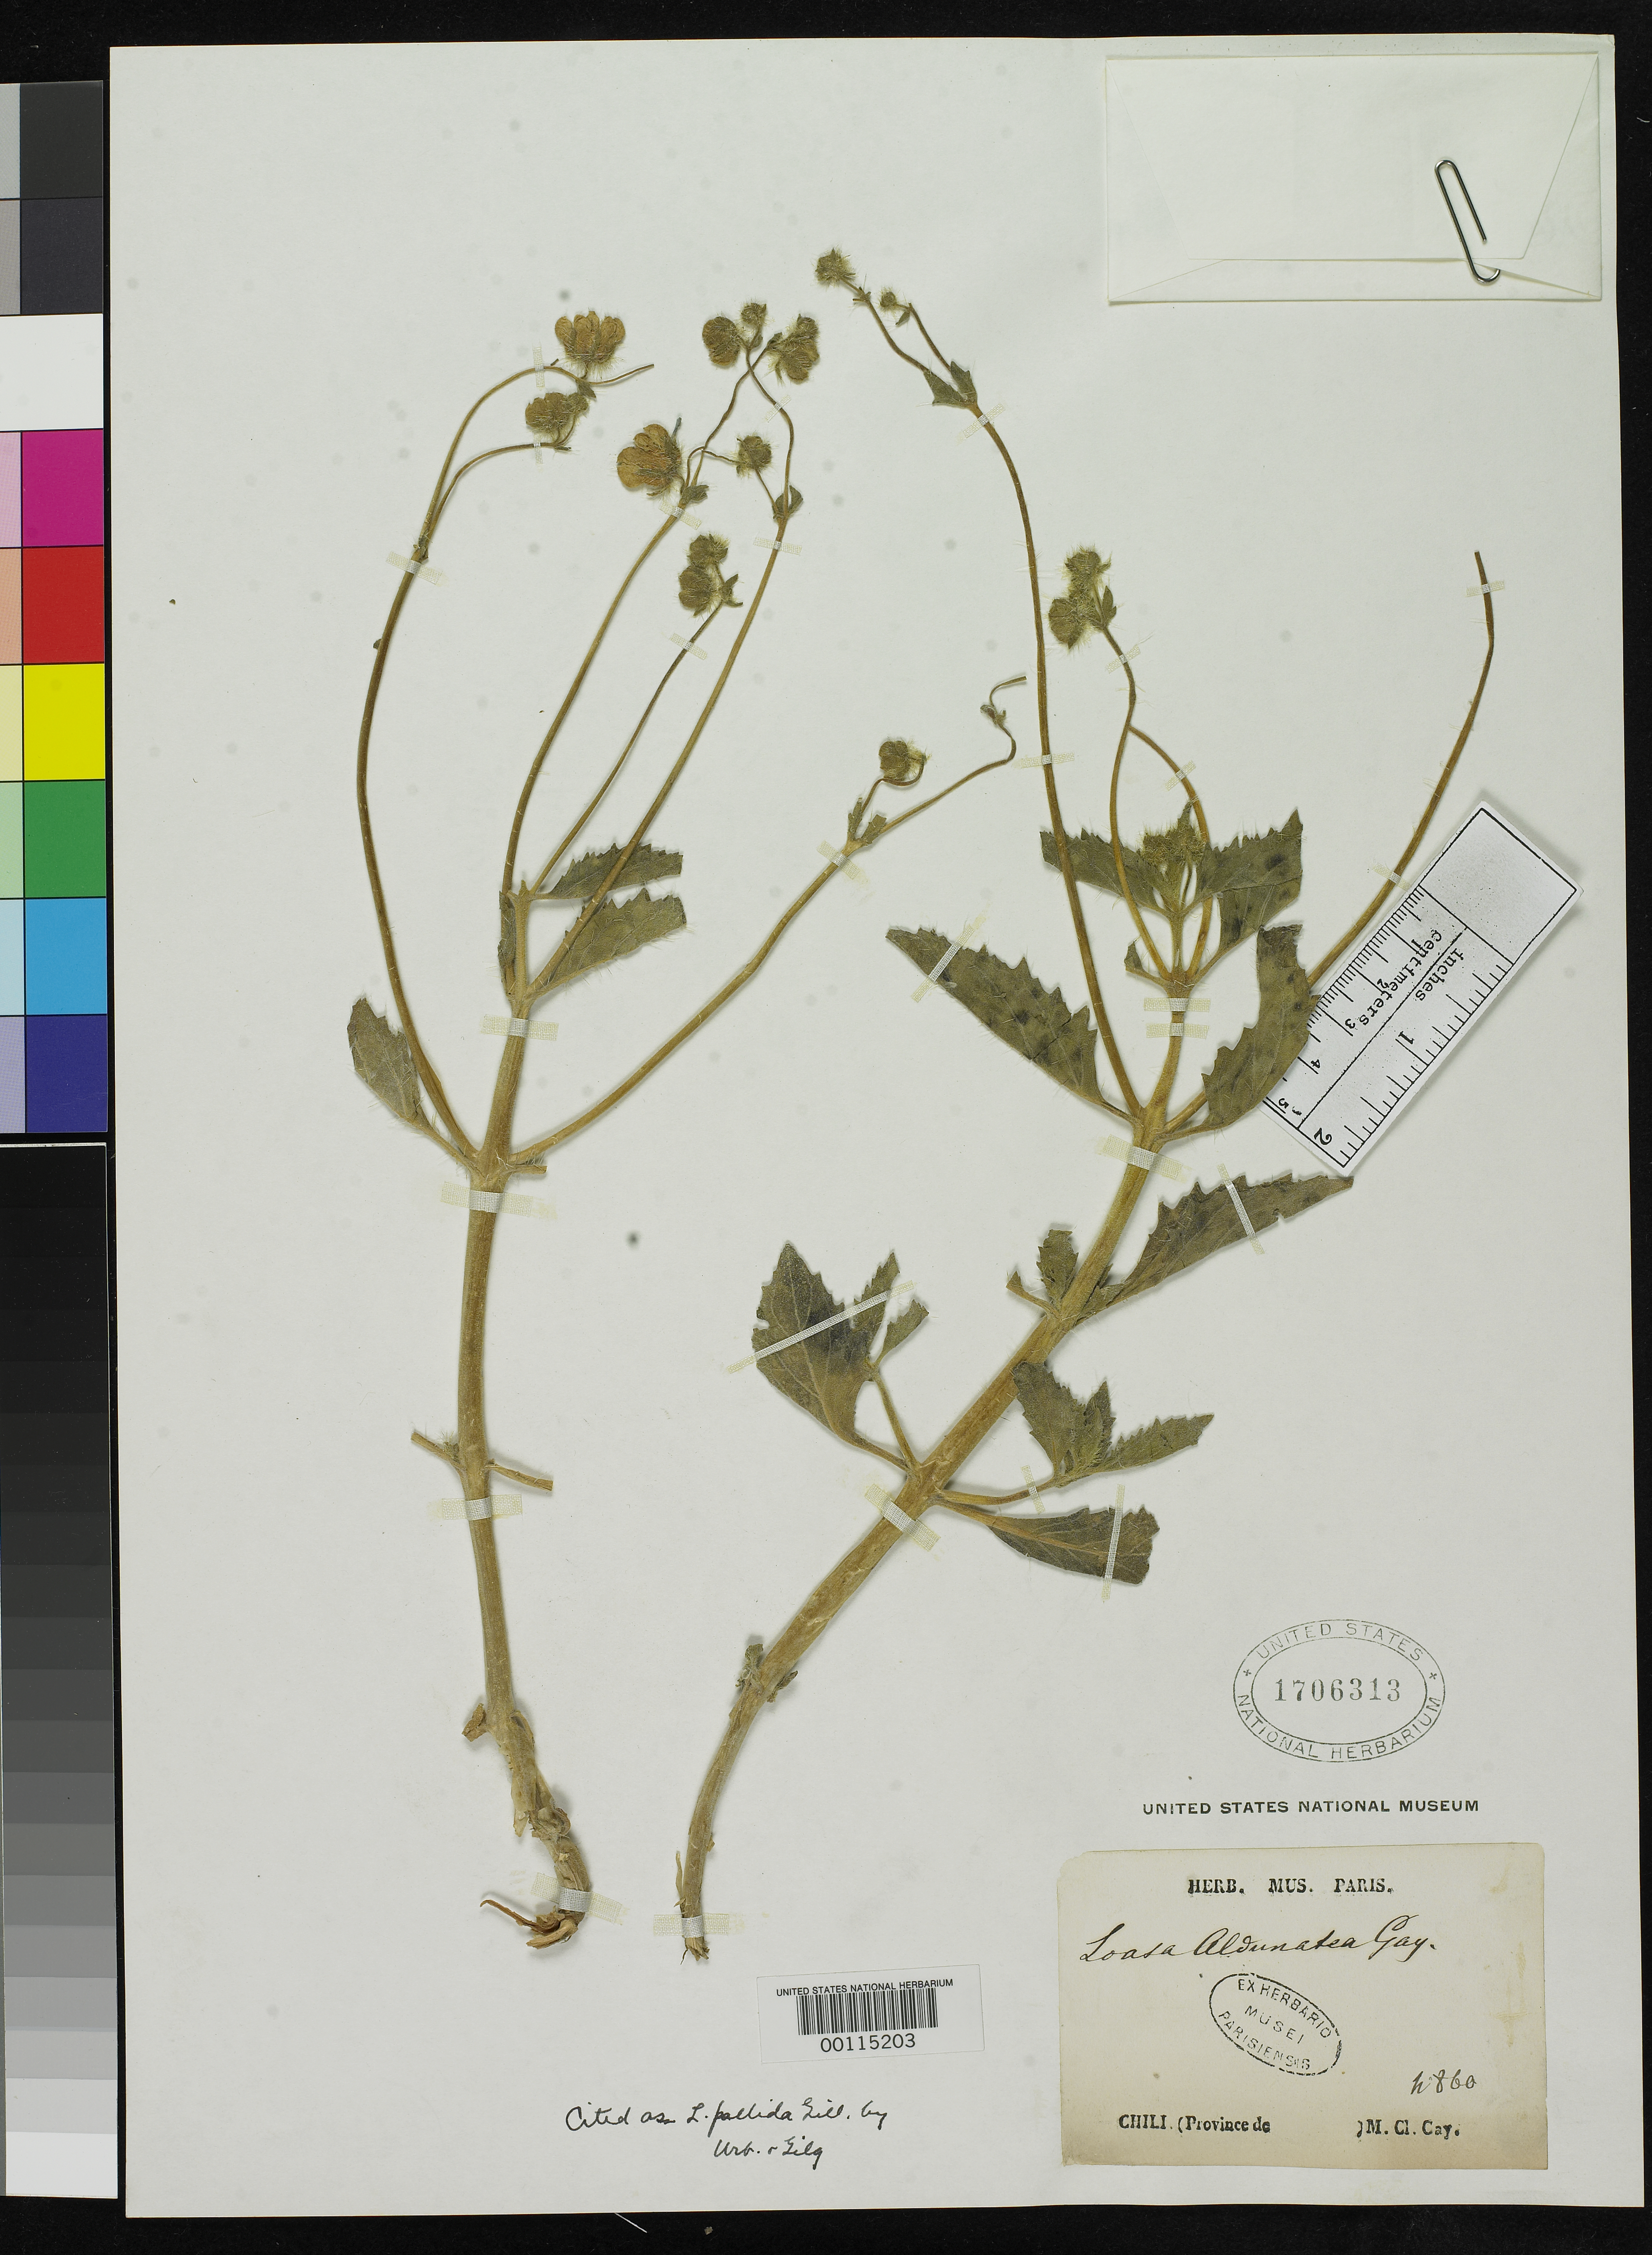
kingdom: Plantae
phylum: Tracheophyta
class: Magnoliopsida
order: Cornales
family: Loasaceae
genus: Loasa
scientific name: Loasa aldunatea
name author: Gay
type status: Type Collection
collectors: C. Gay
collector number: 860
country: Chile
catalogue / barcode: US 1706313